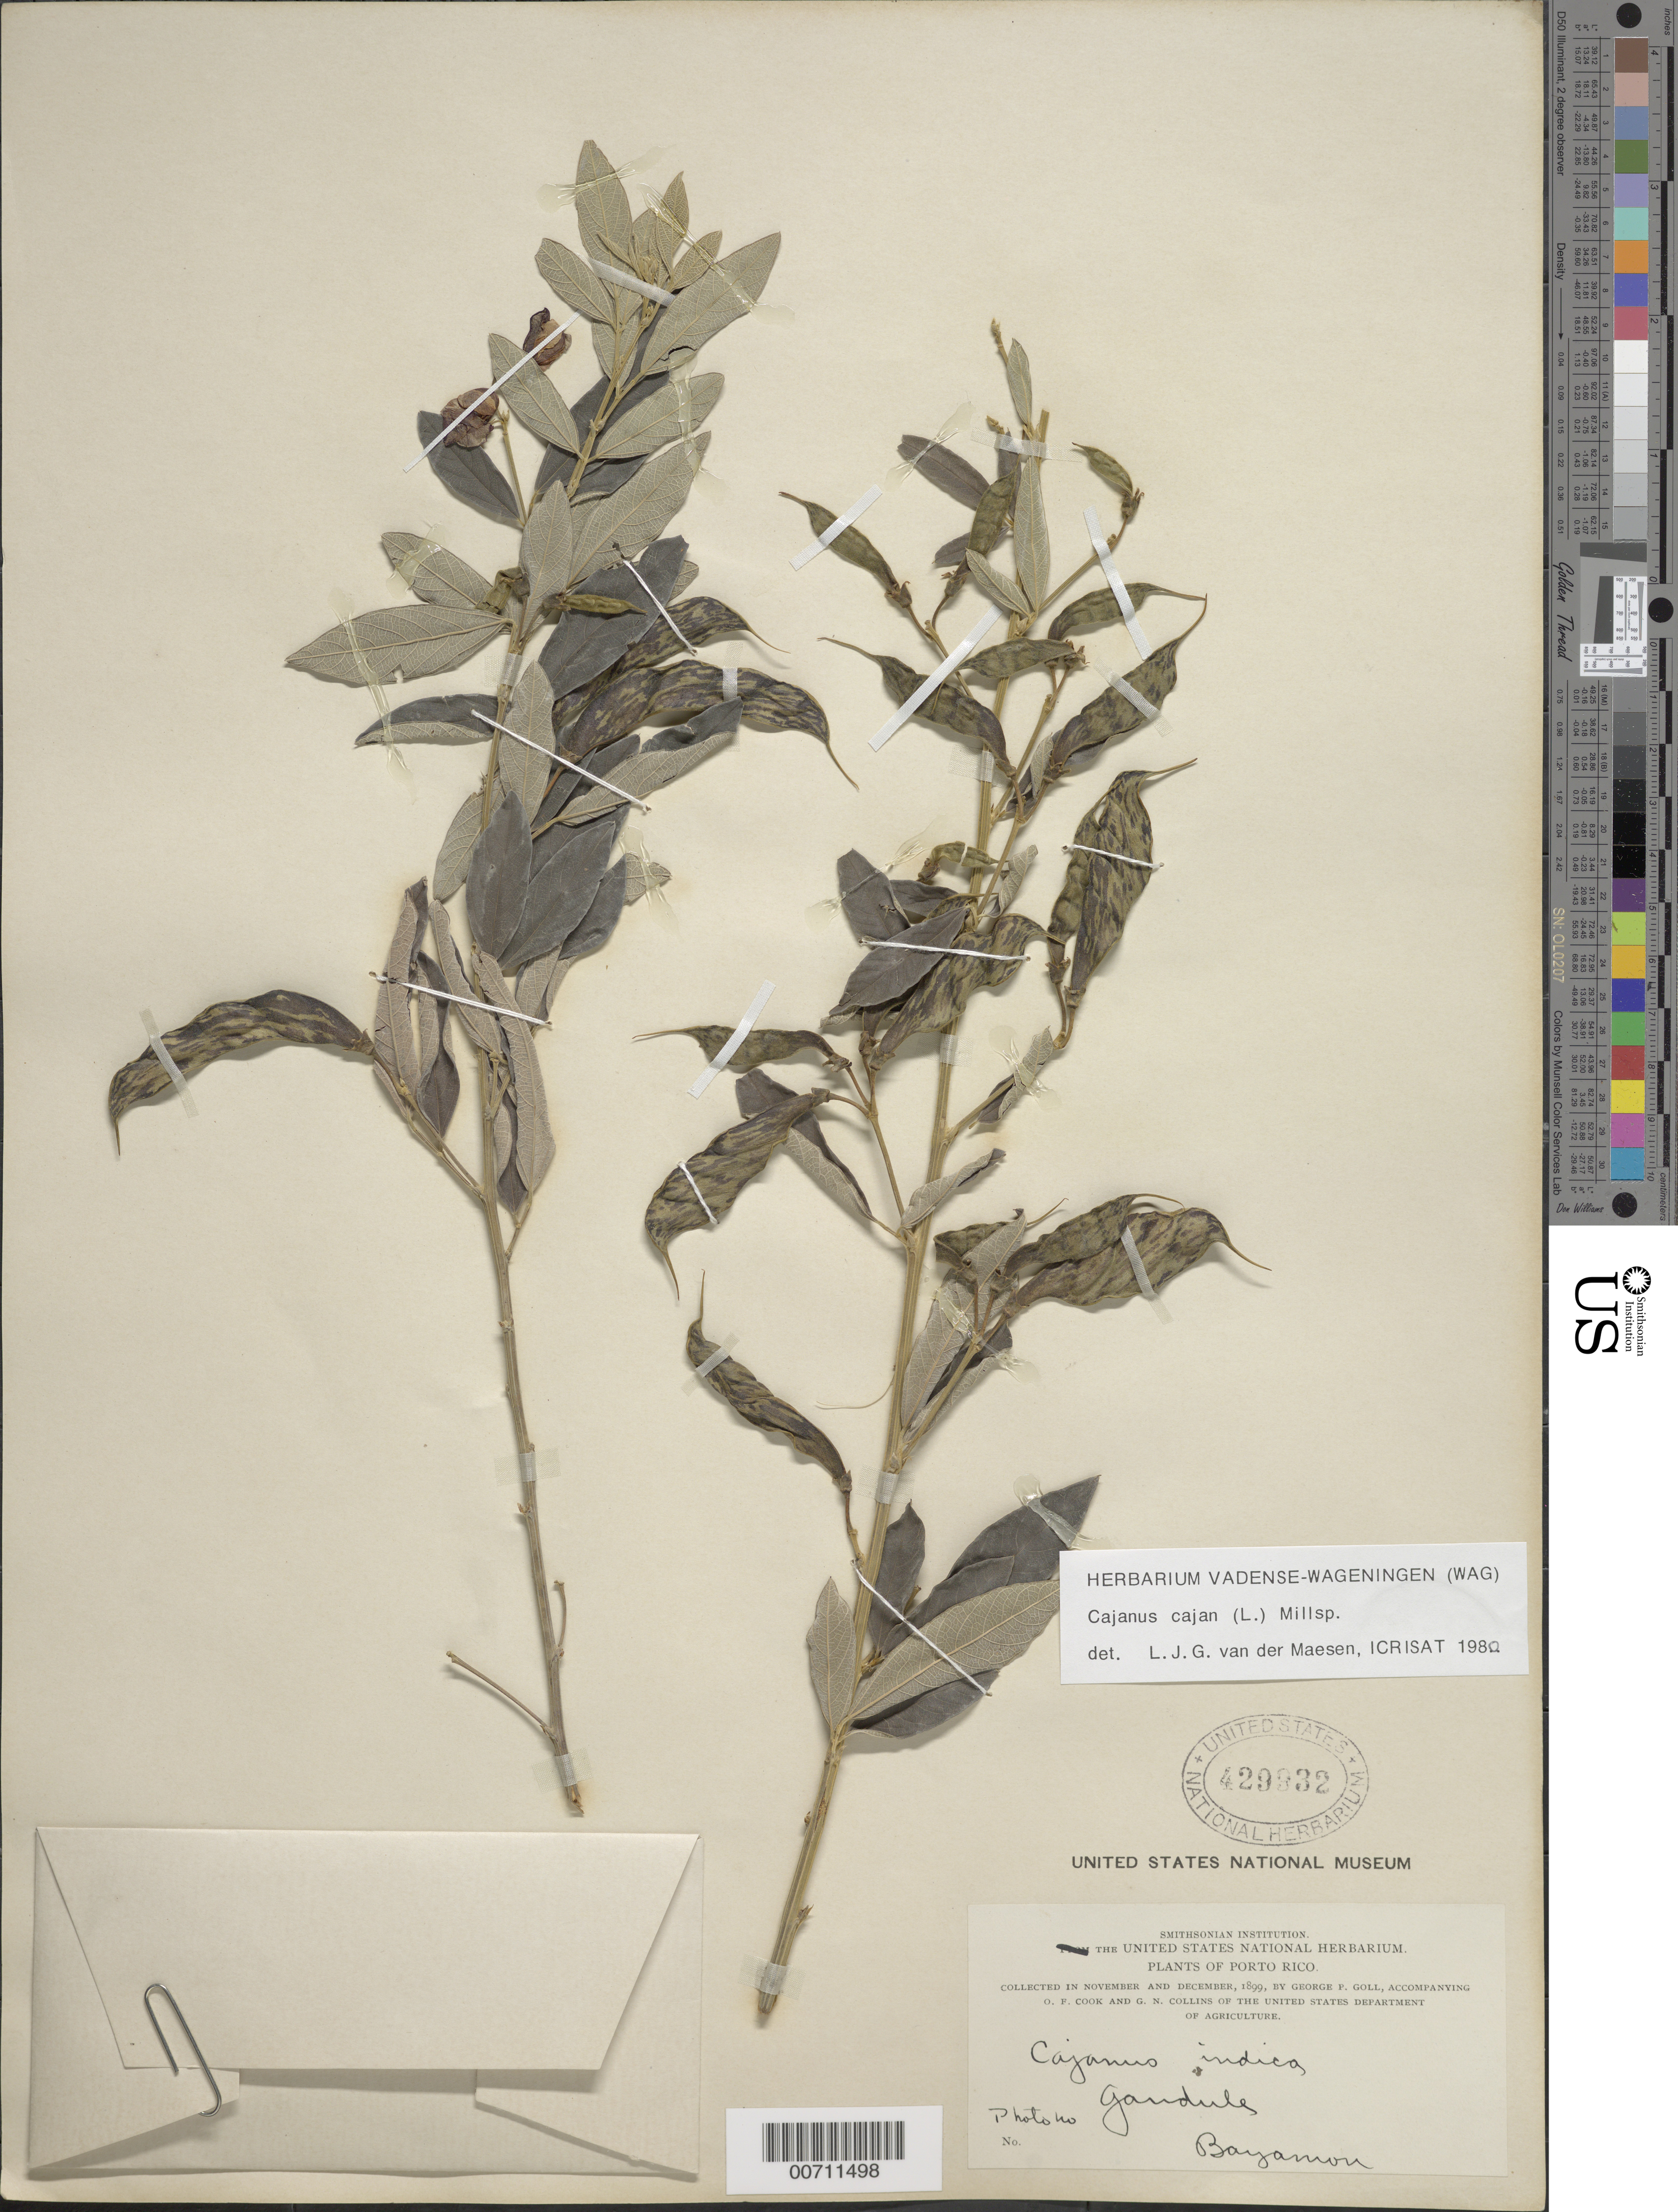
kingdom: Plantae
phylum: Tracheophyta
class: Magnoliopsida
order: Fabales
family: Fabaceae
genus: Cajanus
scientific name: Cajanus cajan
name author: (L.) Huth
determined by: Van Der Maesen, L. J. G., (WAG), Wageningen University (Netherlands)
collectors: G. Goll, O. F. Cook & G. Collins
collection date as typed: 1899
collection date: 1899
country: Puerto Rico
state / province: Bayamon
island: Greater Antilles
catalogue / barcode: US 429932